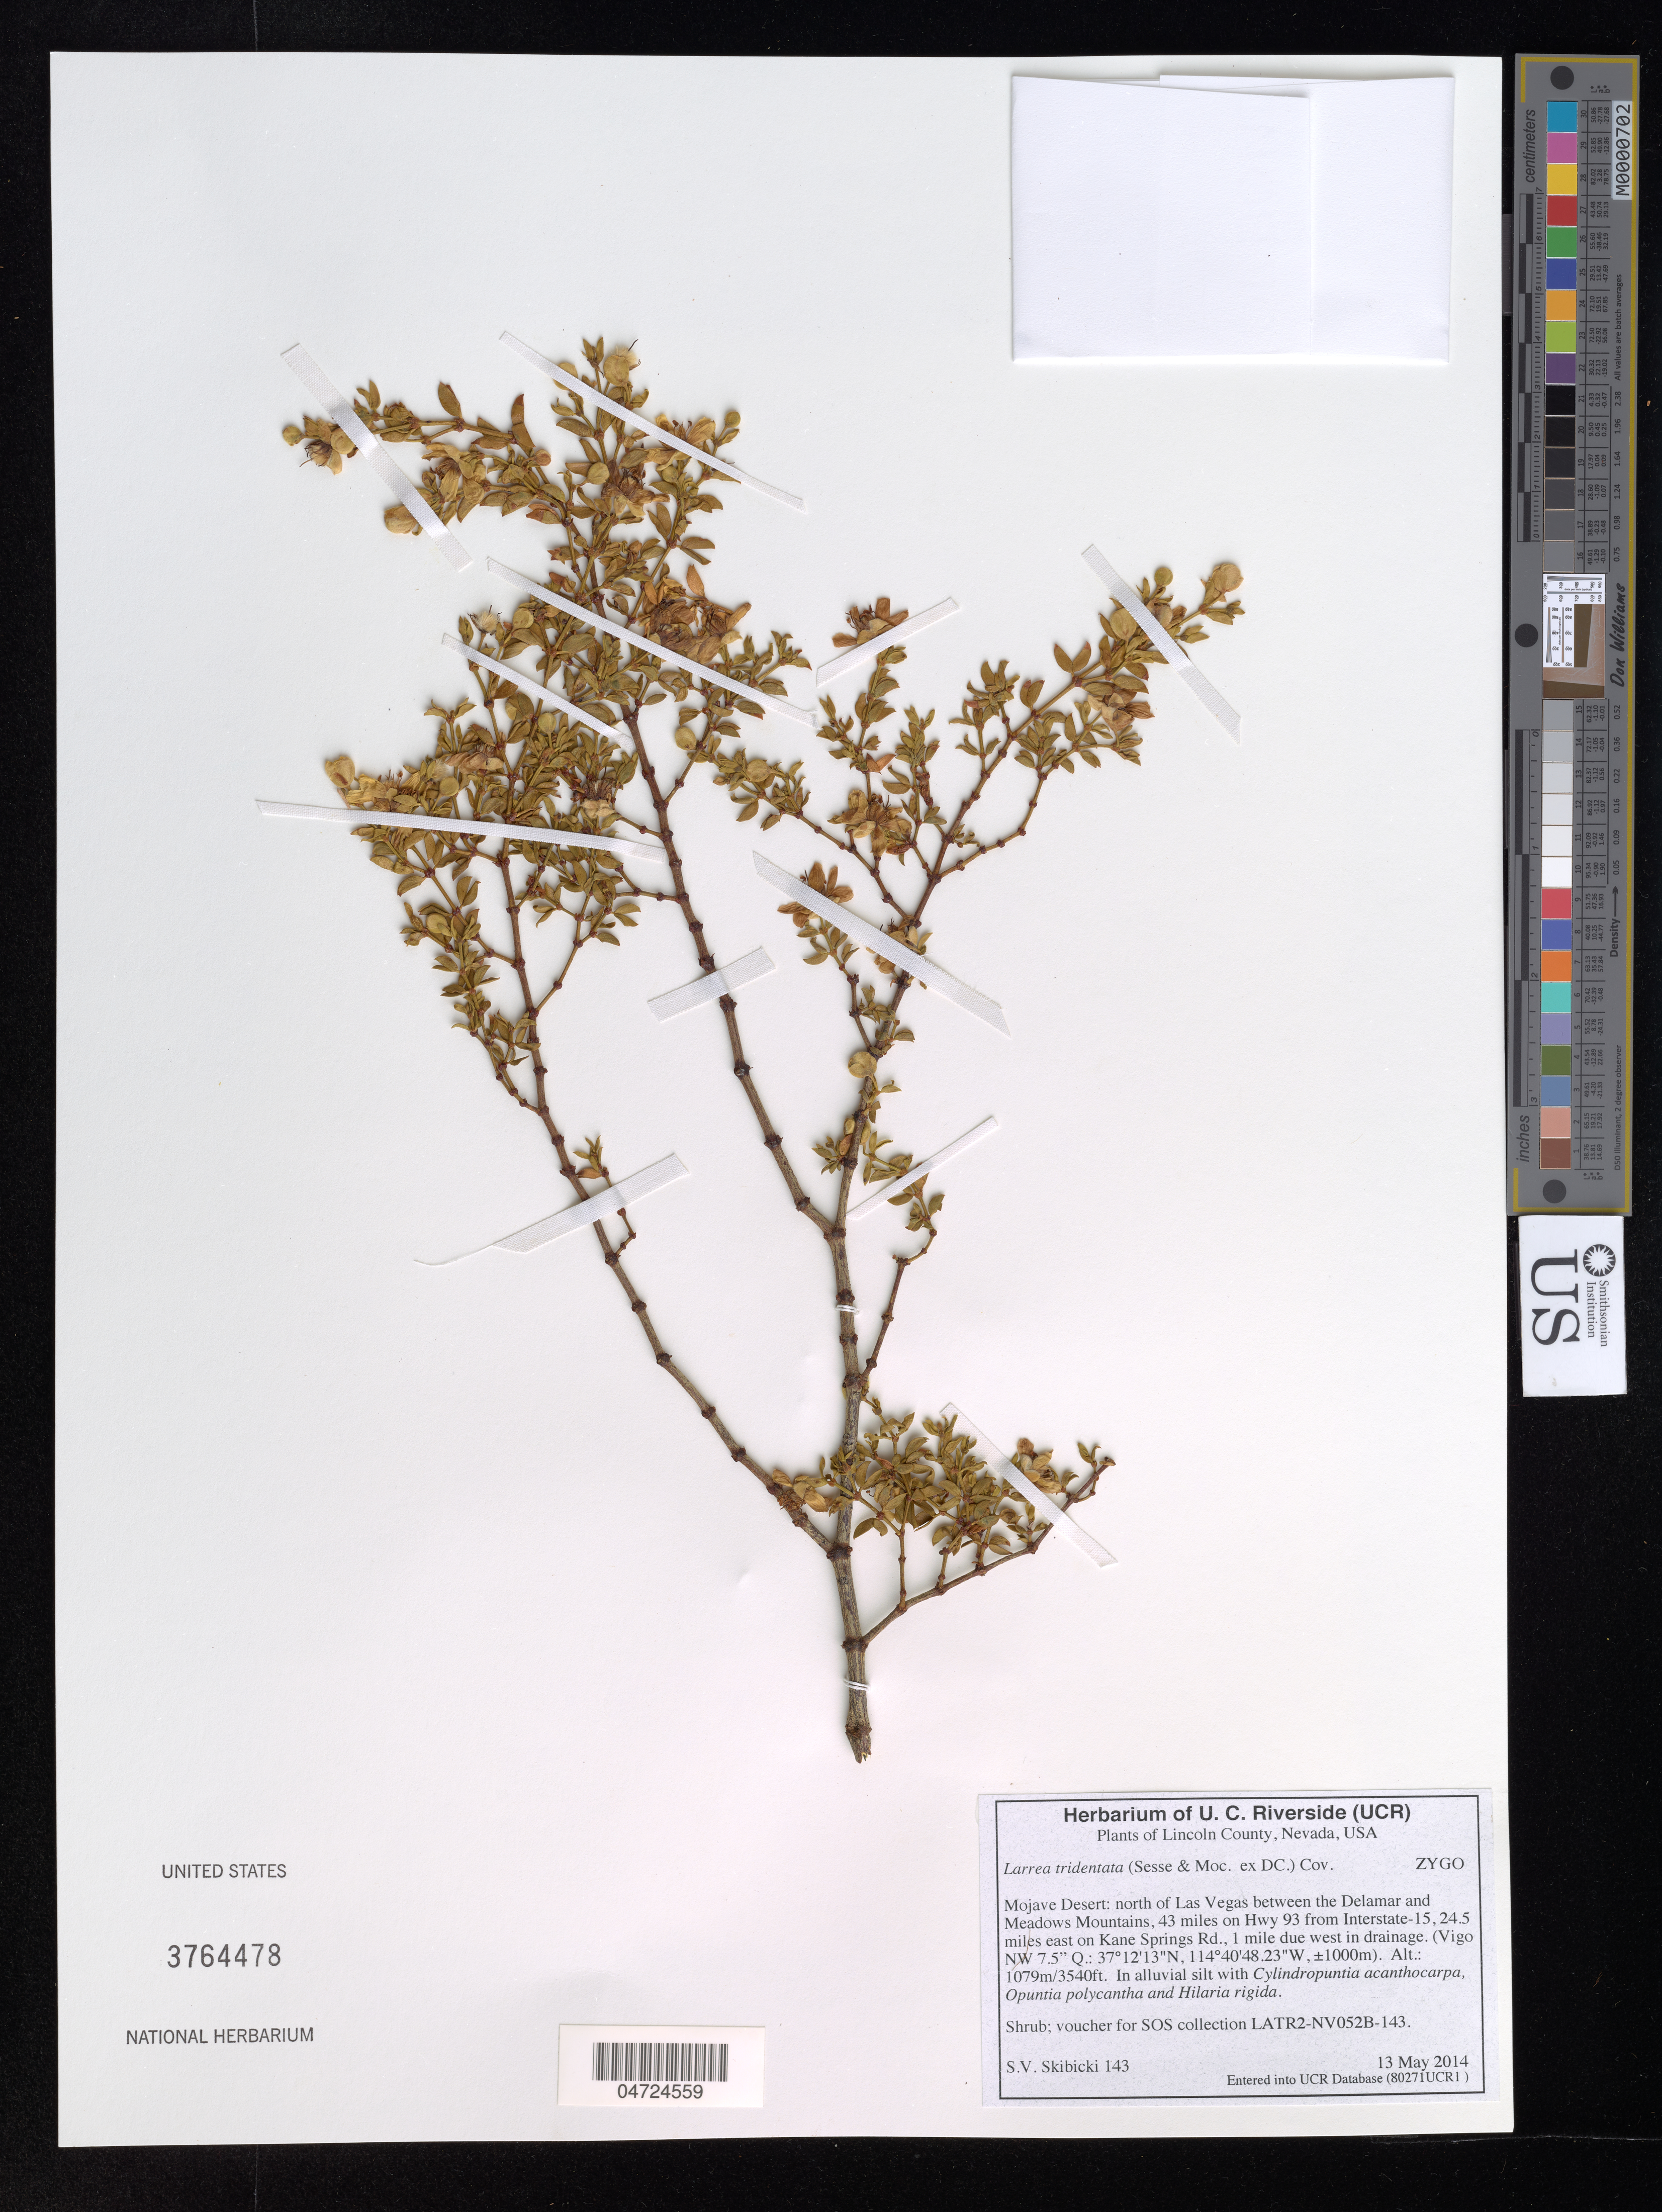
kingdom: Plantae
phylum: Tracheophyta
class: Magnoliopsida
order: Zygophyllales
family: Zygophyllaceae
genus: Larrea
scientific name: Larrea tridentata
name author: (Sessé & Moc. ex DC.) Coville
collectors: S. Skibicki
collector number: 143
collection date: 2014-05-13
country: United States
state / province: Nevada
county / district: Lincoln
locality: Lincoln County. Mojave Desert: north of Las Vegas between the Delamar and Meadows Mountains, 43 miles on Hwy 93 from Interstate- 15, 24.5 miles east on Kane Springs Rd., 1 mile due west in drainage. (Vigo NW 7.5" Q.).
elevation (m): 1079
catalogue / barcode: US 3764478